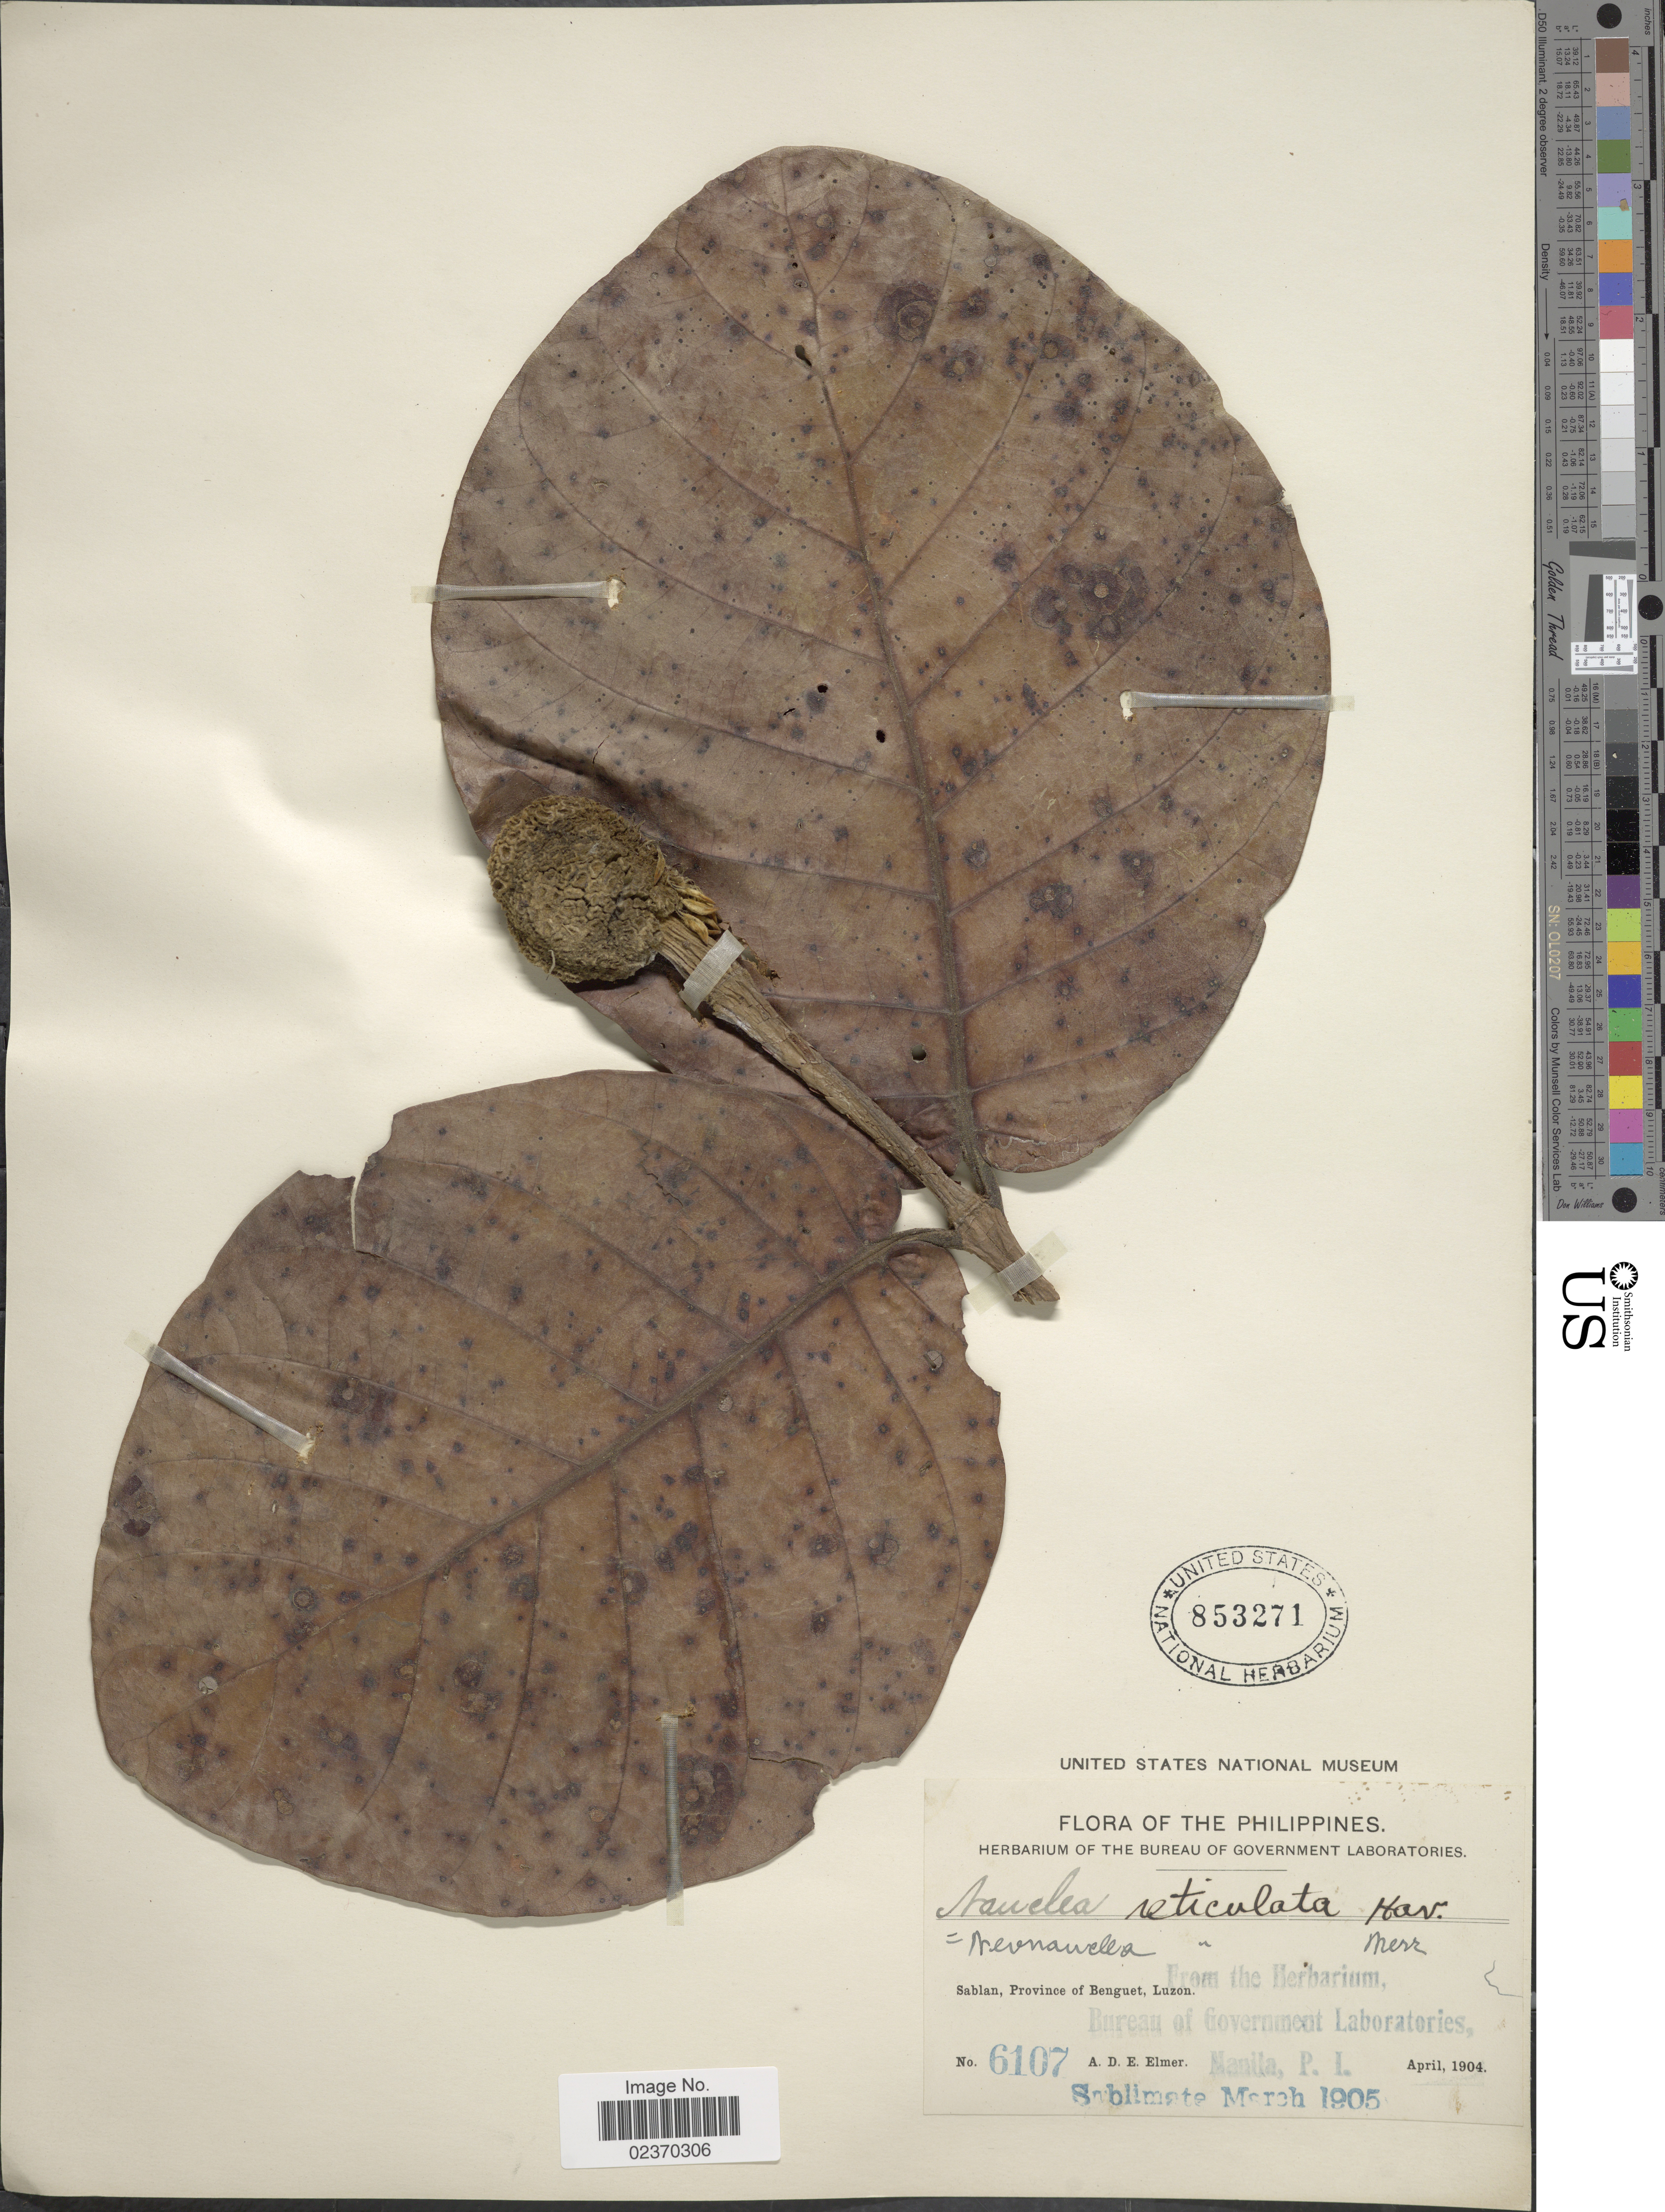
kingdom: Plantae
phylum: Tracheophyta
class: Magnoliopsida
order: Gentianales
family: Rubiaceae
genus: Neonauclea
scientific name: Neonauclea reticulata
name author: (Havil.) Merr.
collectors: A. D. E. Elmer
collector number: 6107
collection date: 1904-04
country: Philippines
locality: Sablan, Province of Benguet, Luzon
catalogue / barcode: US 853271